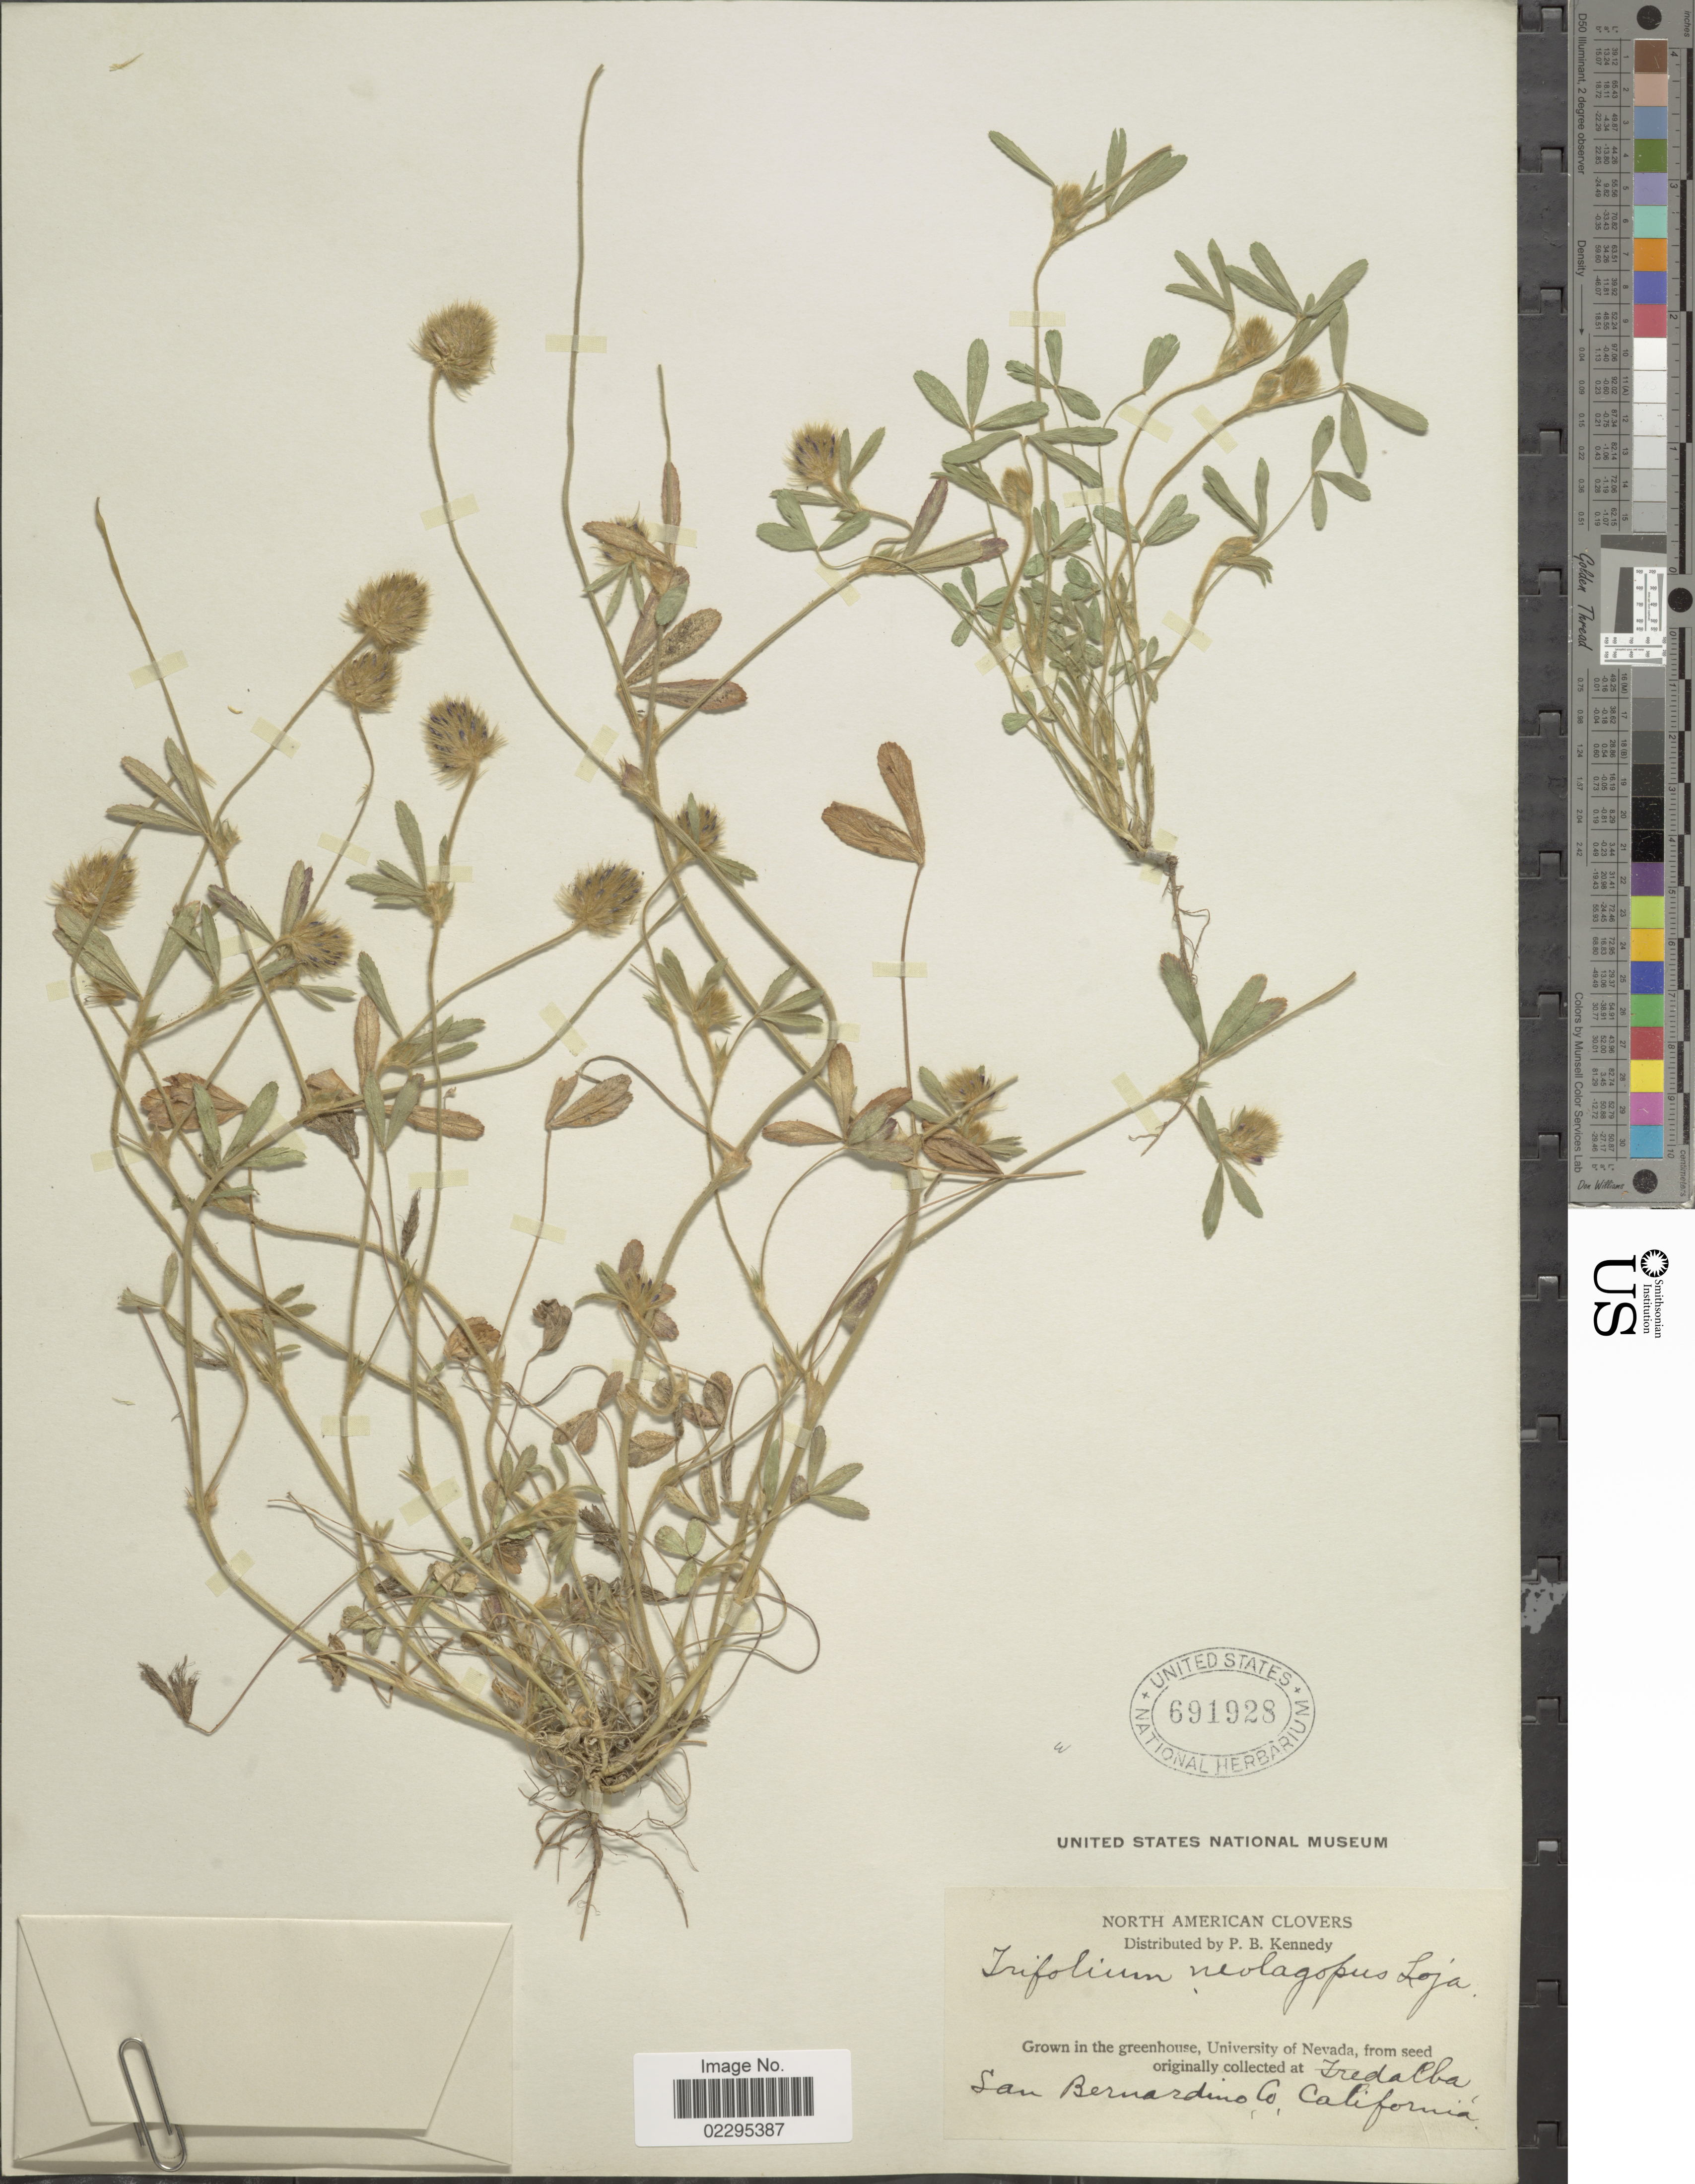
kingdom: Plantae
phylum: Tracheophyta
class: Magnoliopsida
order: Fabales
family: Fabaceae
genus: Trifolium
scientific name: Trifolium albopurpureum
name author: Torr. & A. Gray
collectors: P. B. Kennedy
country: United States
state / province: California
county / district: San Bernardino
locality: Fredalba, San Bernardino Co., California.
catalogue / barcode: US 691928